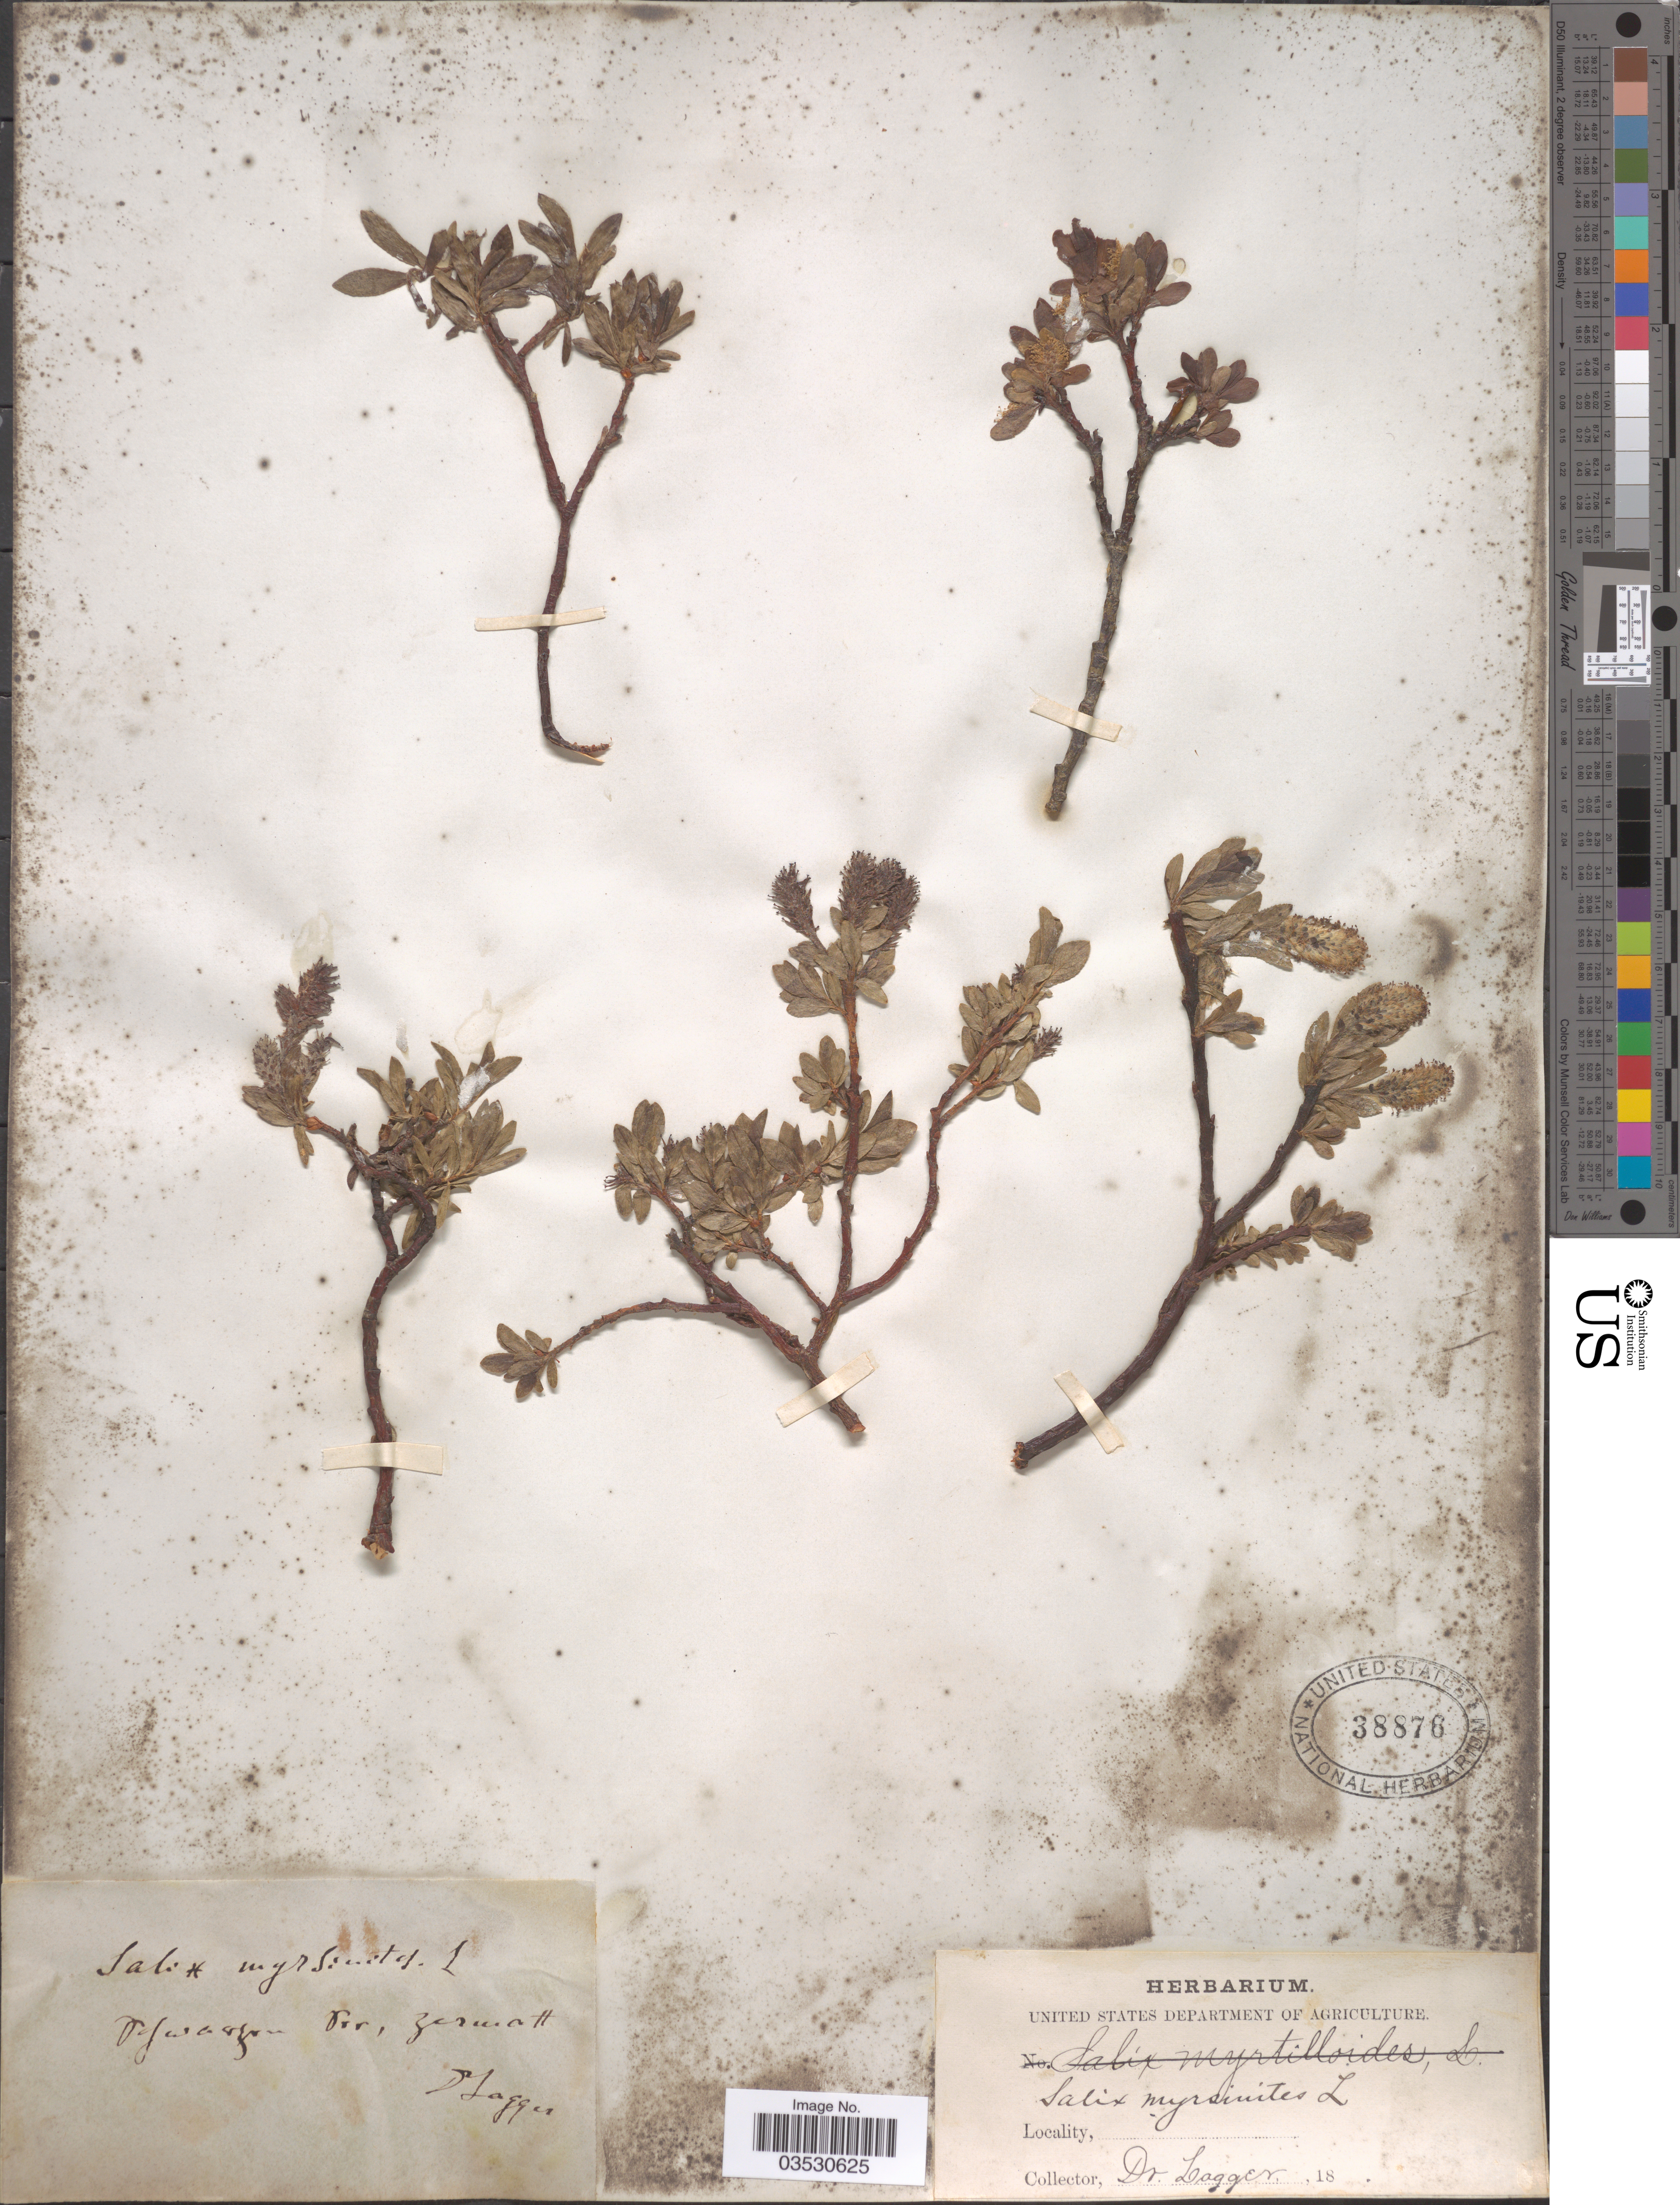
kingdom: Plantae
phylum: Tracheophyta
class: Magnoliopsida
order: Malpighiales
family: Salicaceae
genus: Salix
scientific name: Salix myrsinites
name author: L.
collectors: F. J. Lagger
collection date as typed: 18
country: Switzerland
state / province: Valais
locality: Zermatt.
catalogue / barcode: US 38876